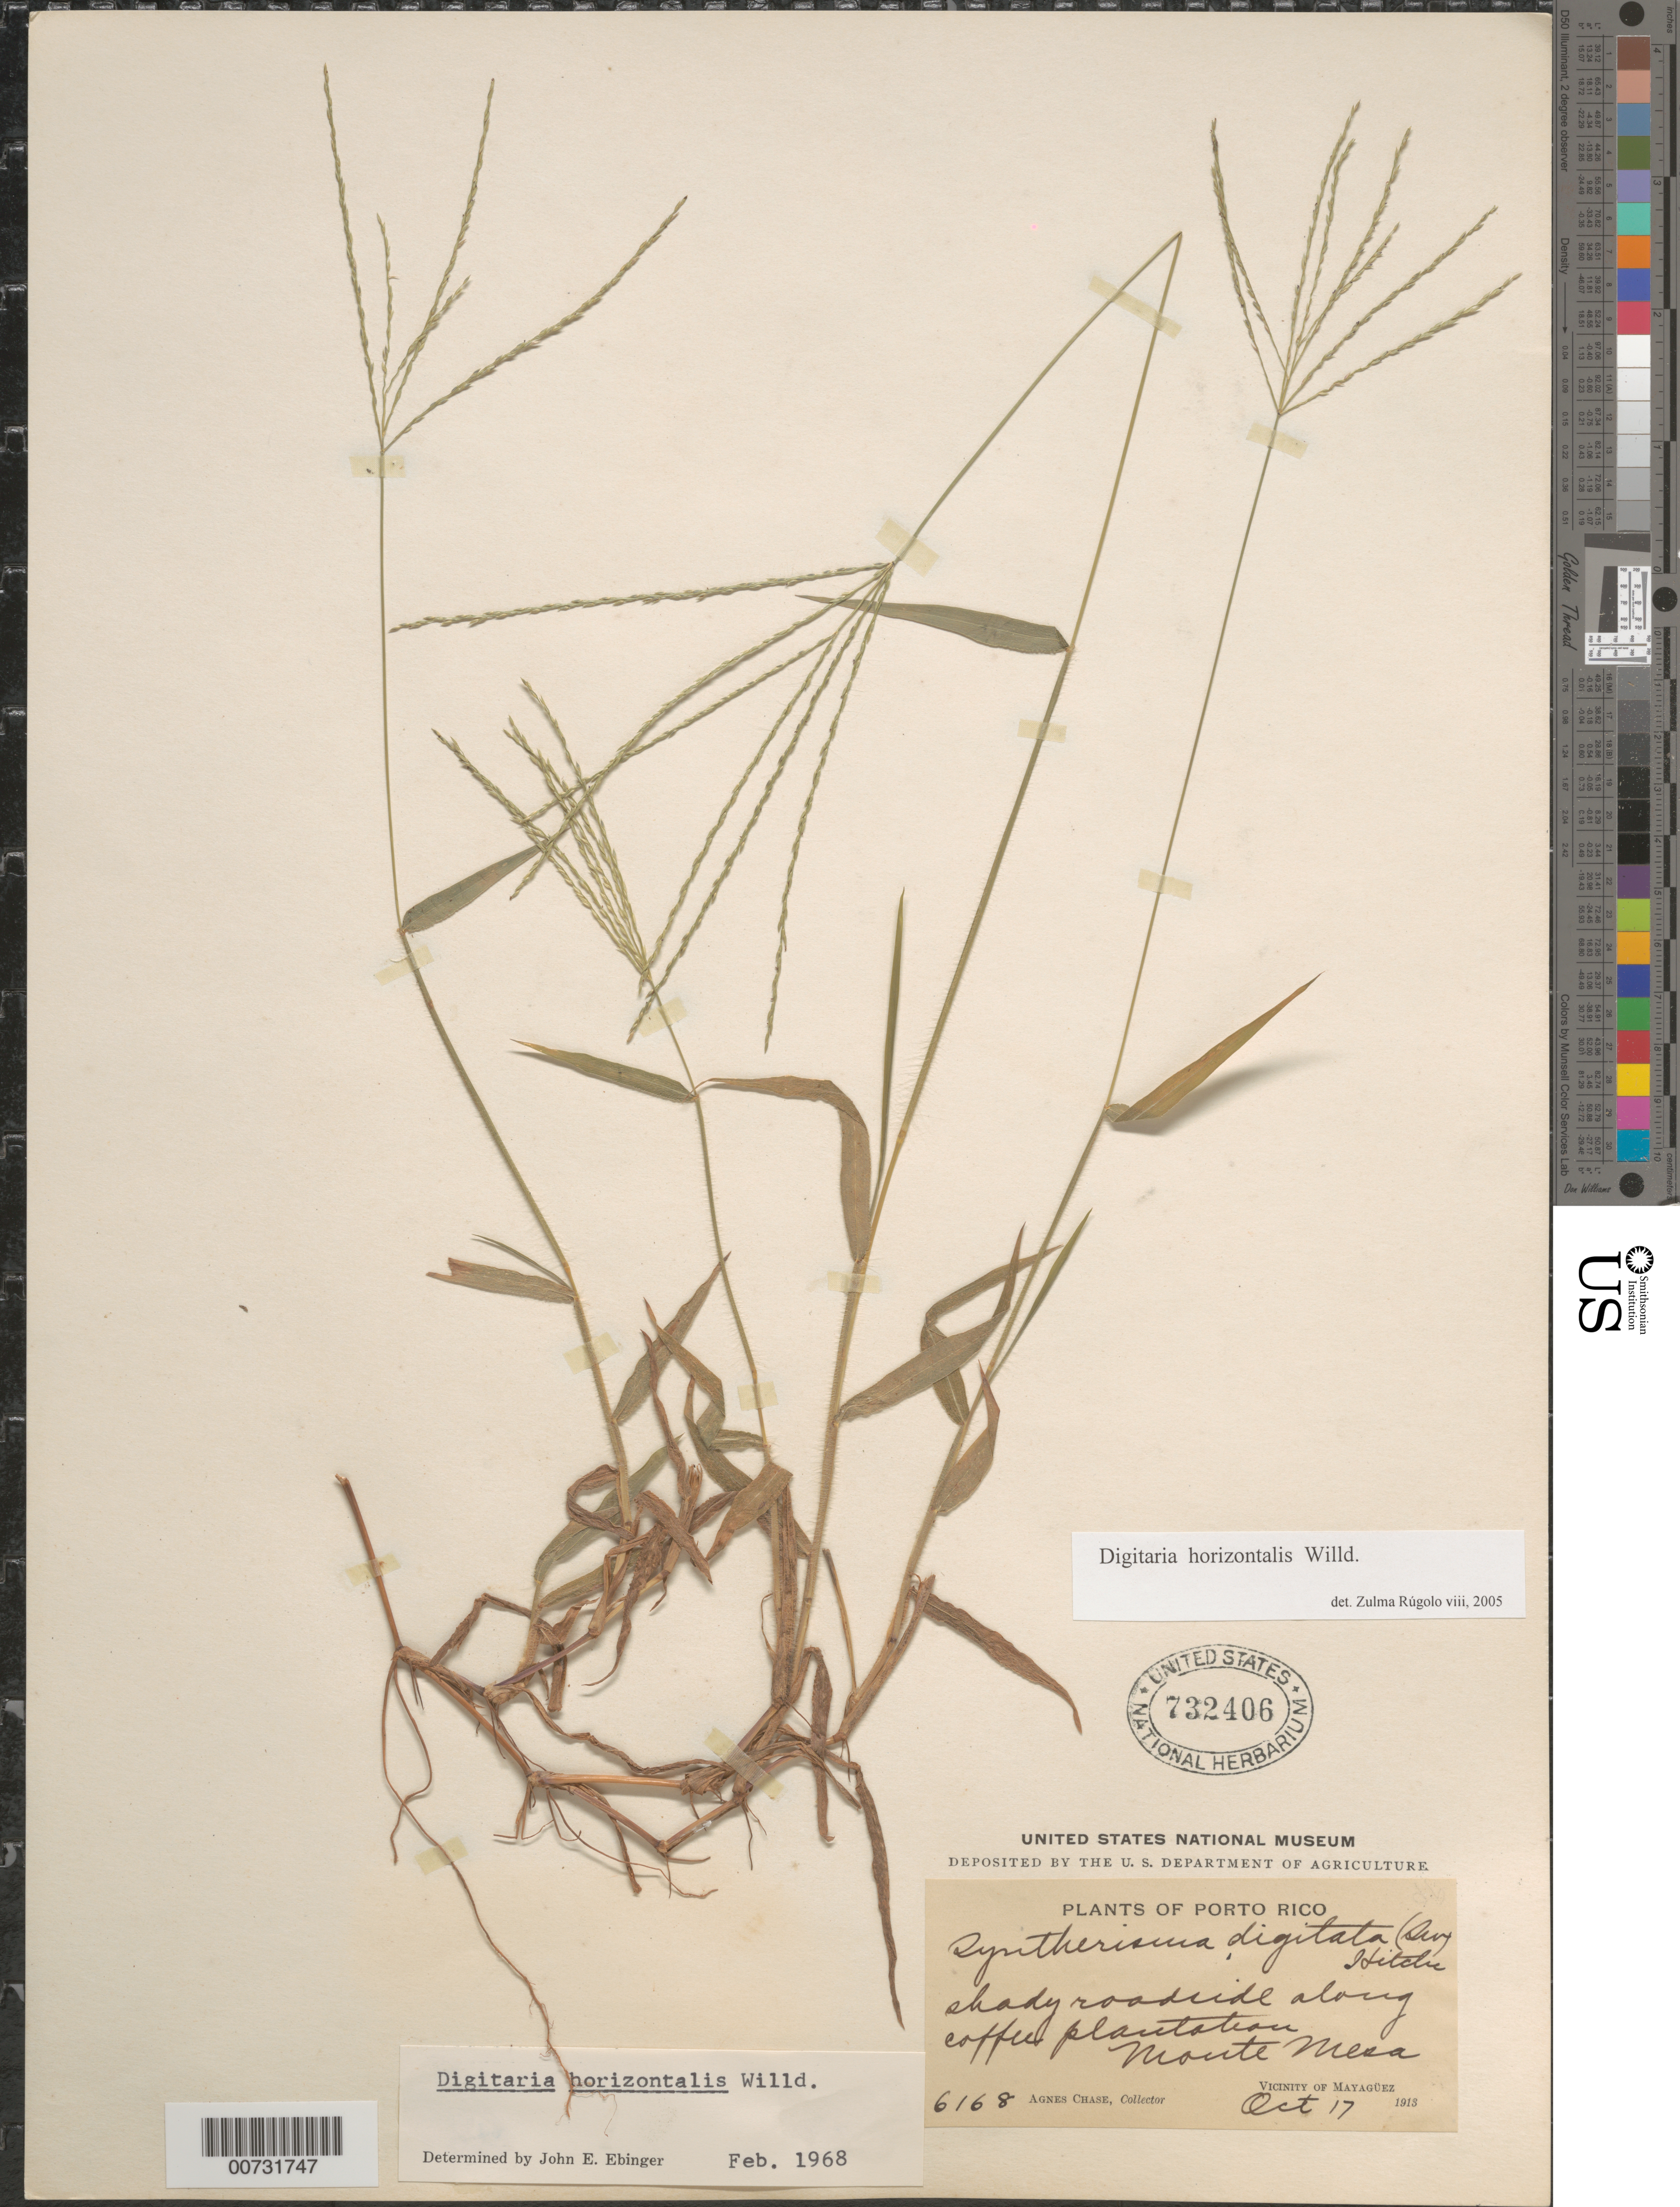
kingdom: Plantae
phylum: Tracheophyta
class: Liliopsida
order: Poales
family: Poaceae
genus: Digitaria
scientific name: Digitaria horizontalis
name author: Willd.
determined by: Ebinger, John E.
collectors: A. Chase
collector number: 6168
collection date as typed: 17 Oct 1913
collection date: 1913-10-17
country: Puerto Rico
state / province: Mayagüez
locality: Monte Mesa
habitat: Shady roadside along coffee plantation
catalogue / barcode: US 732406